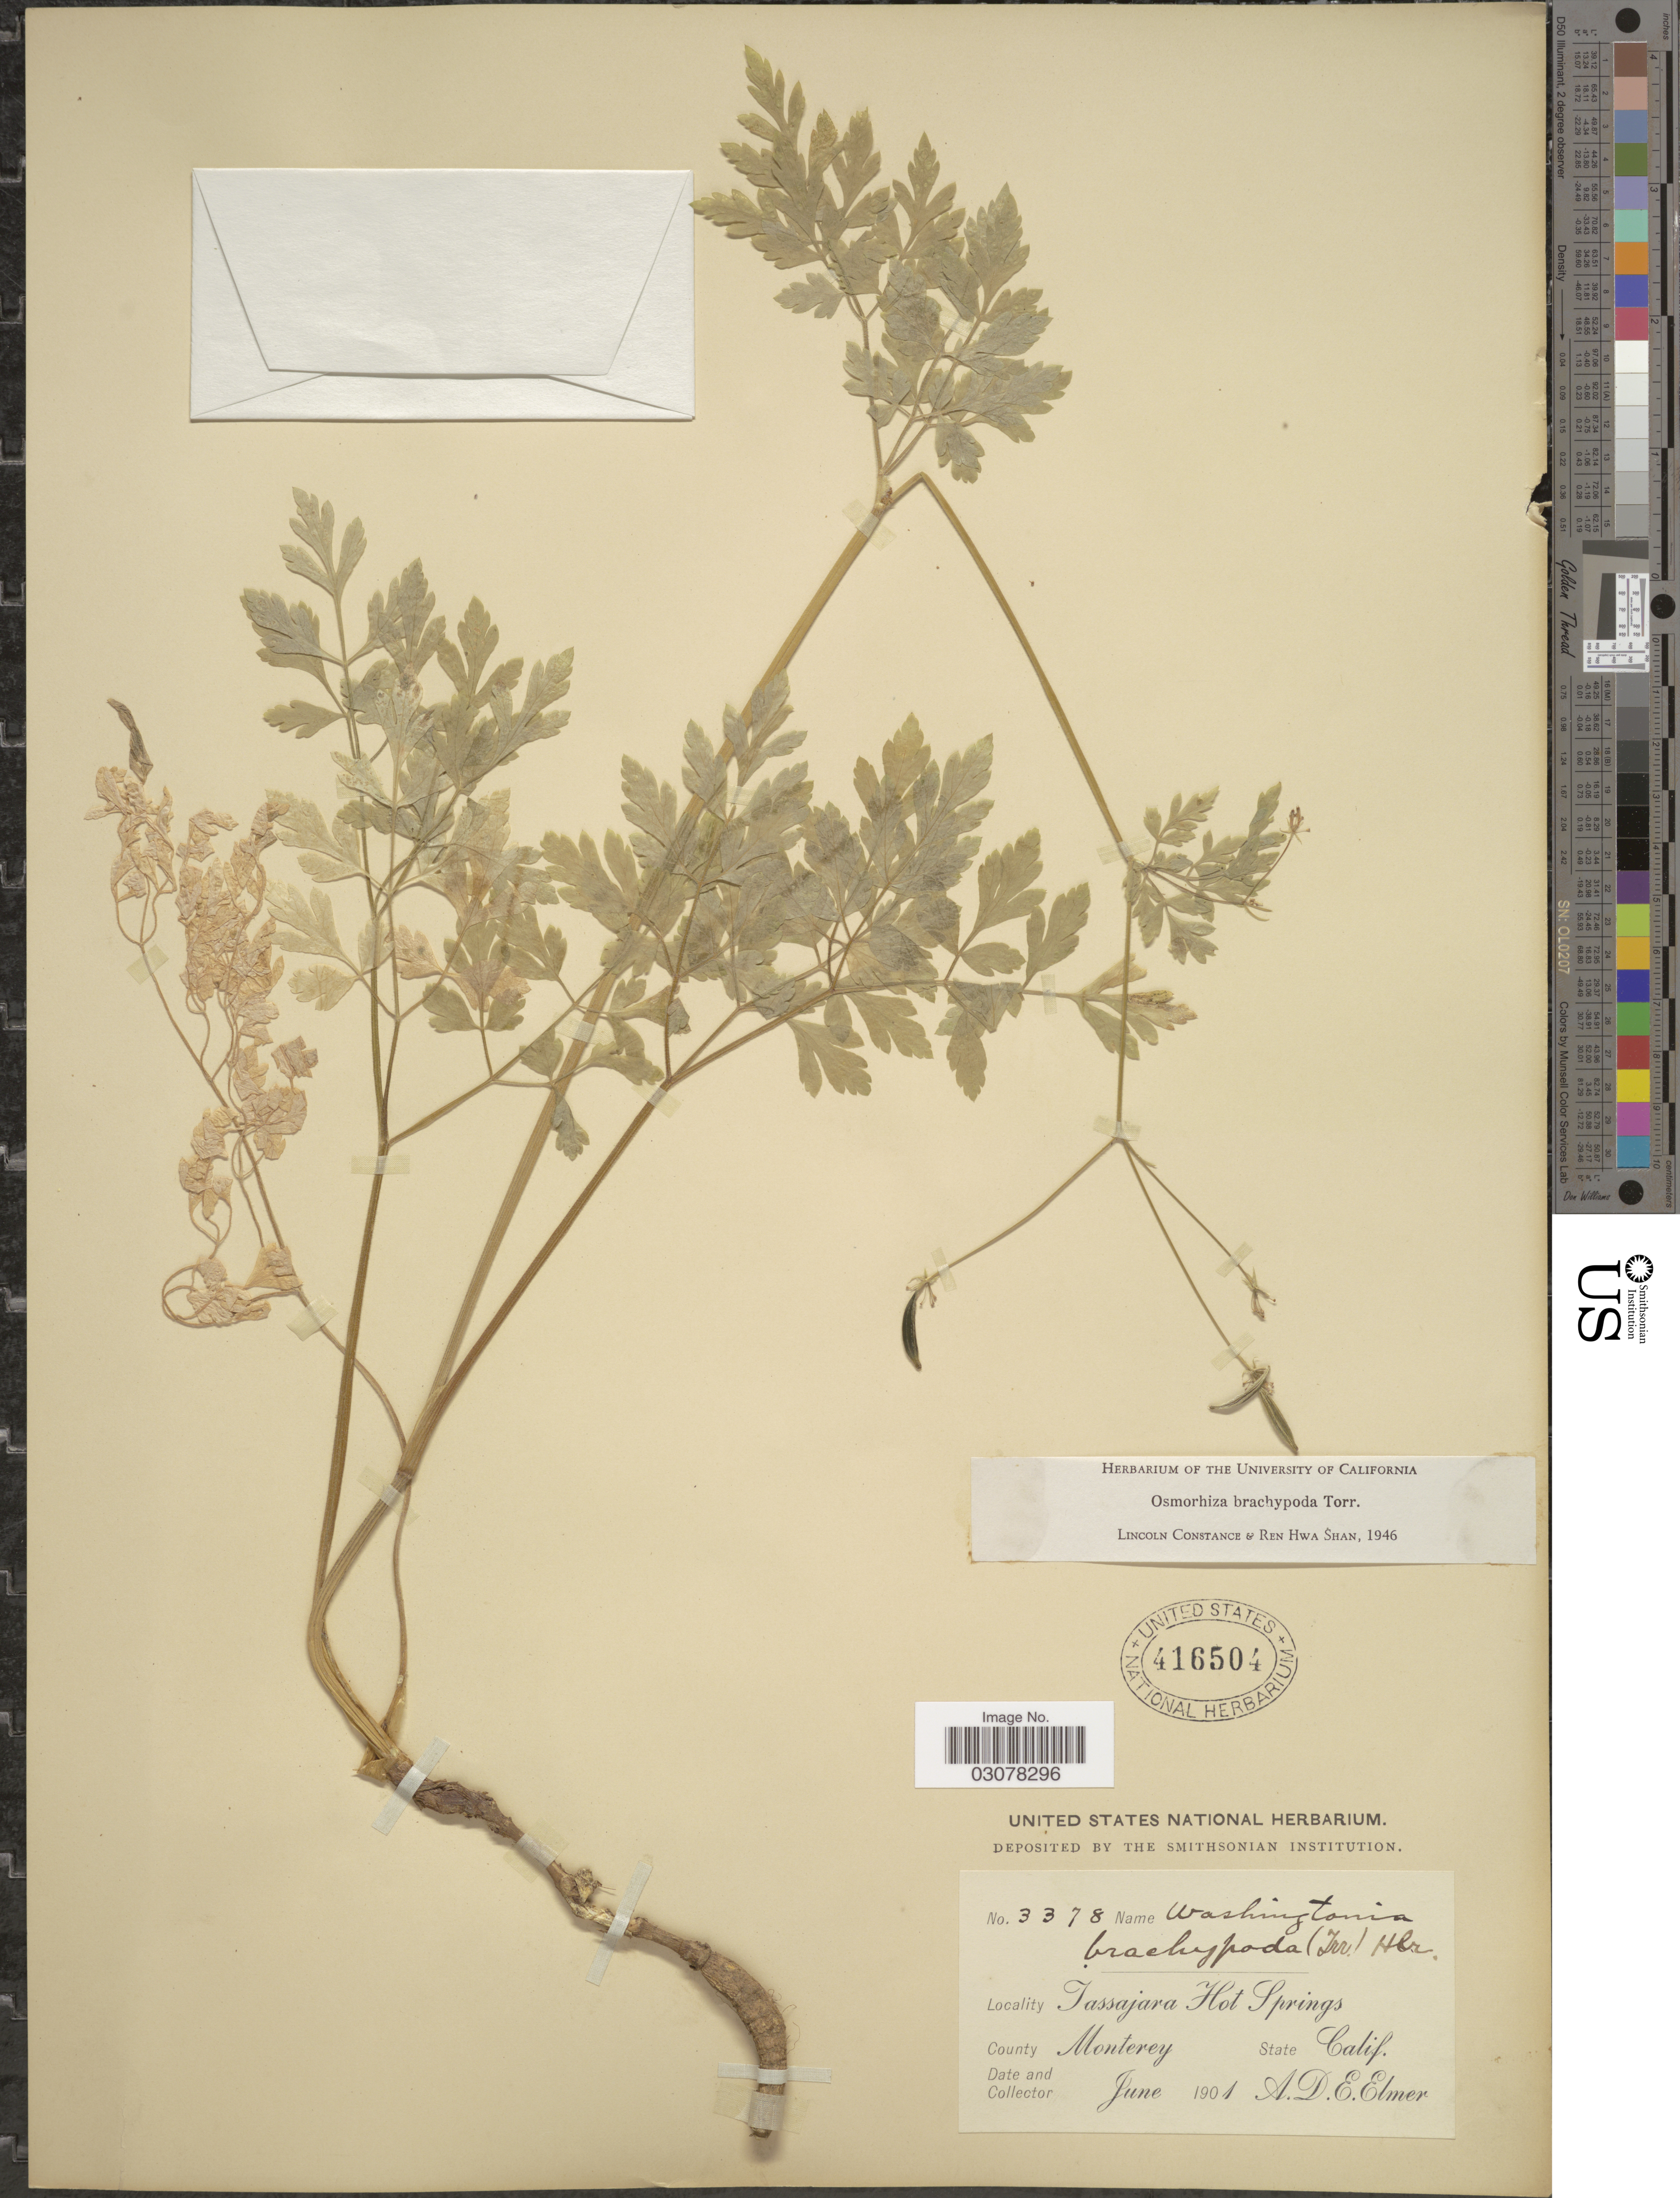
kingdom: Plantae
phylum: Tracheophyta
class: Magnoliopsida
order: Apiales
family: Apiaceae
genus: Osmorhiza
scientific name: Osmorhiza brachypoda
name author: Torr. ex Durand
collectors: A. D. E. Elmer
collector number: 3378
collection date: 1901-06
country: United States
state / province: California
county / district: Monterey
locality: Tassajara Hot Springs. County Monterey.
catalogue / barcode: US 416504